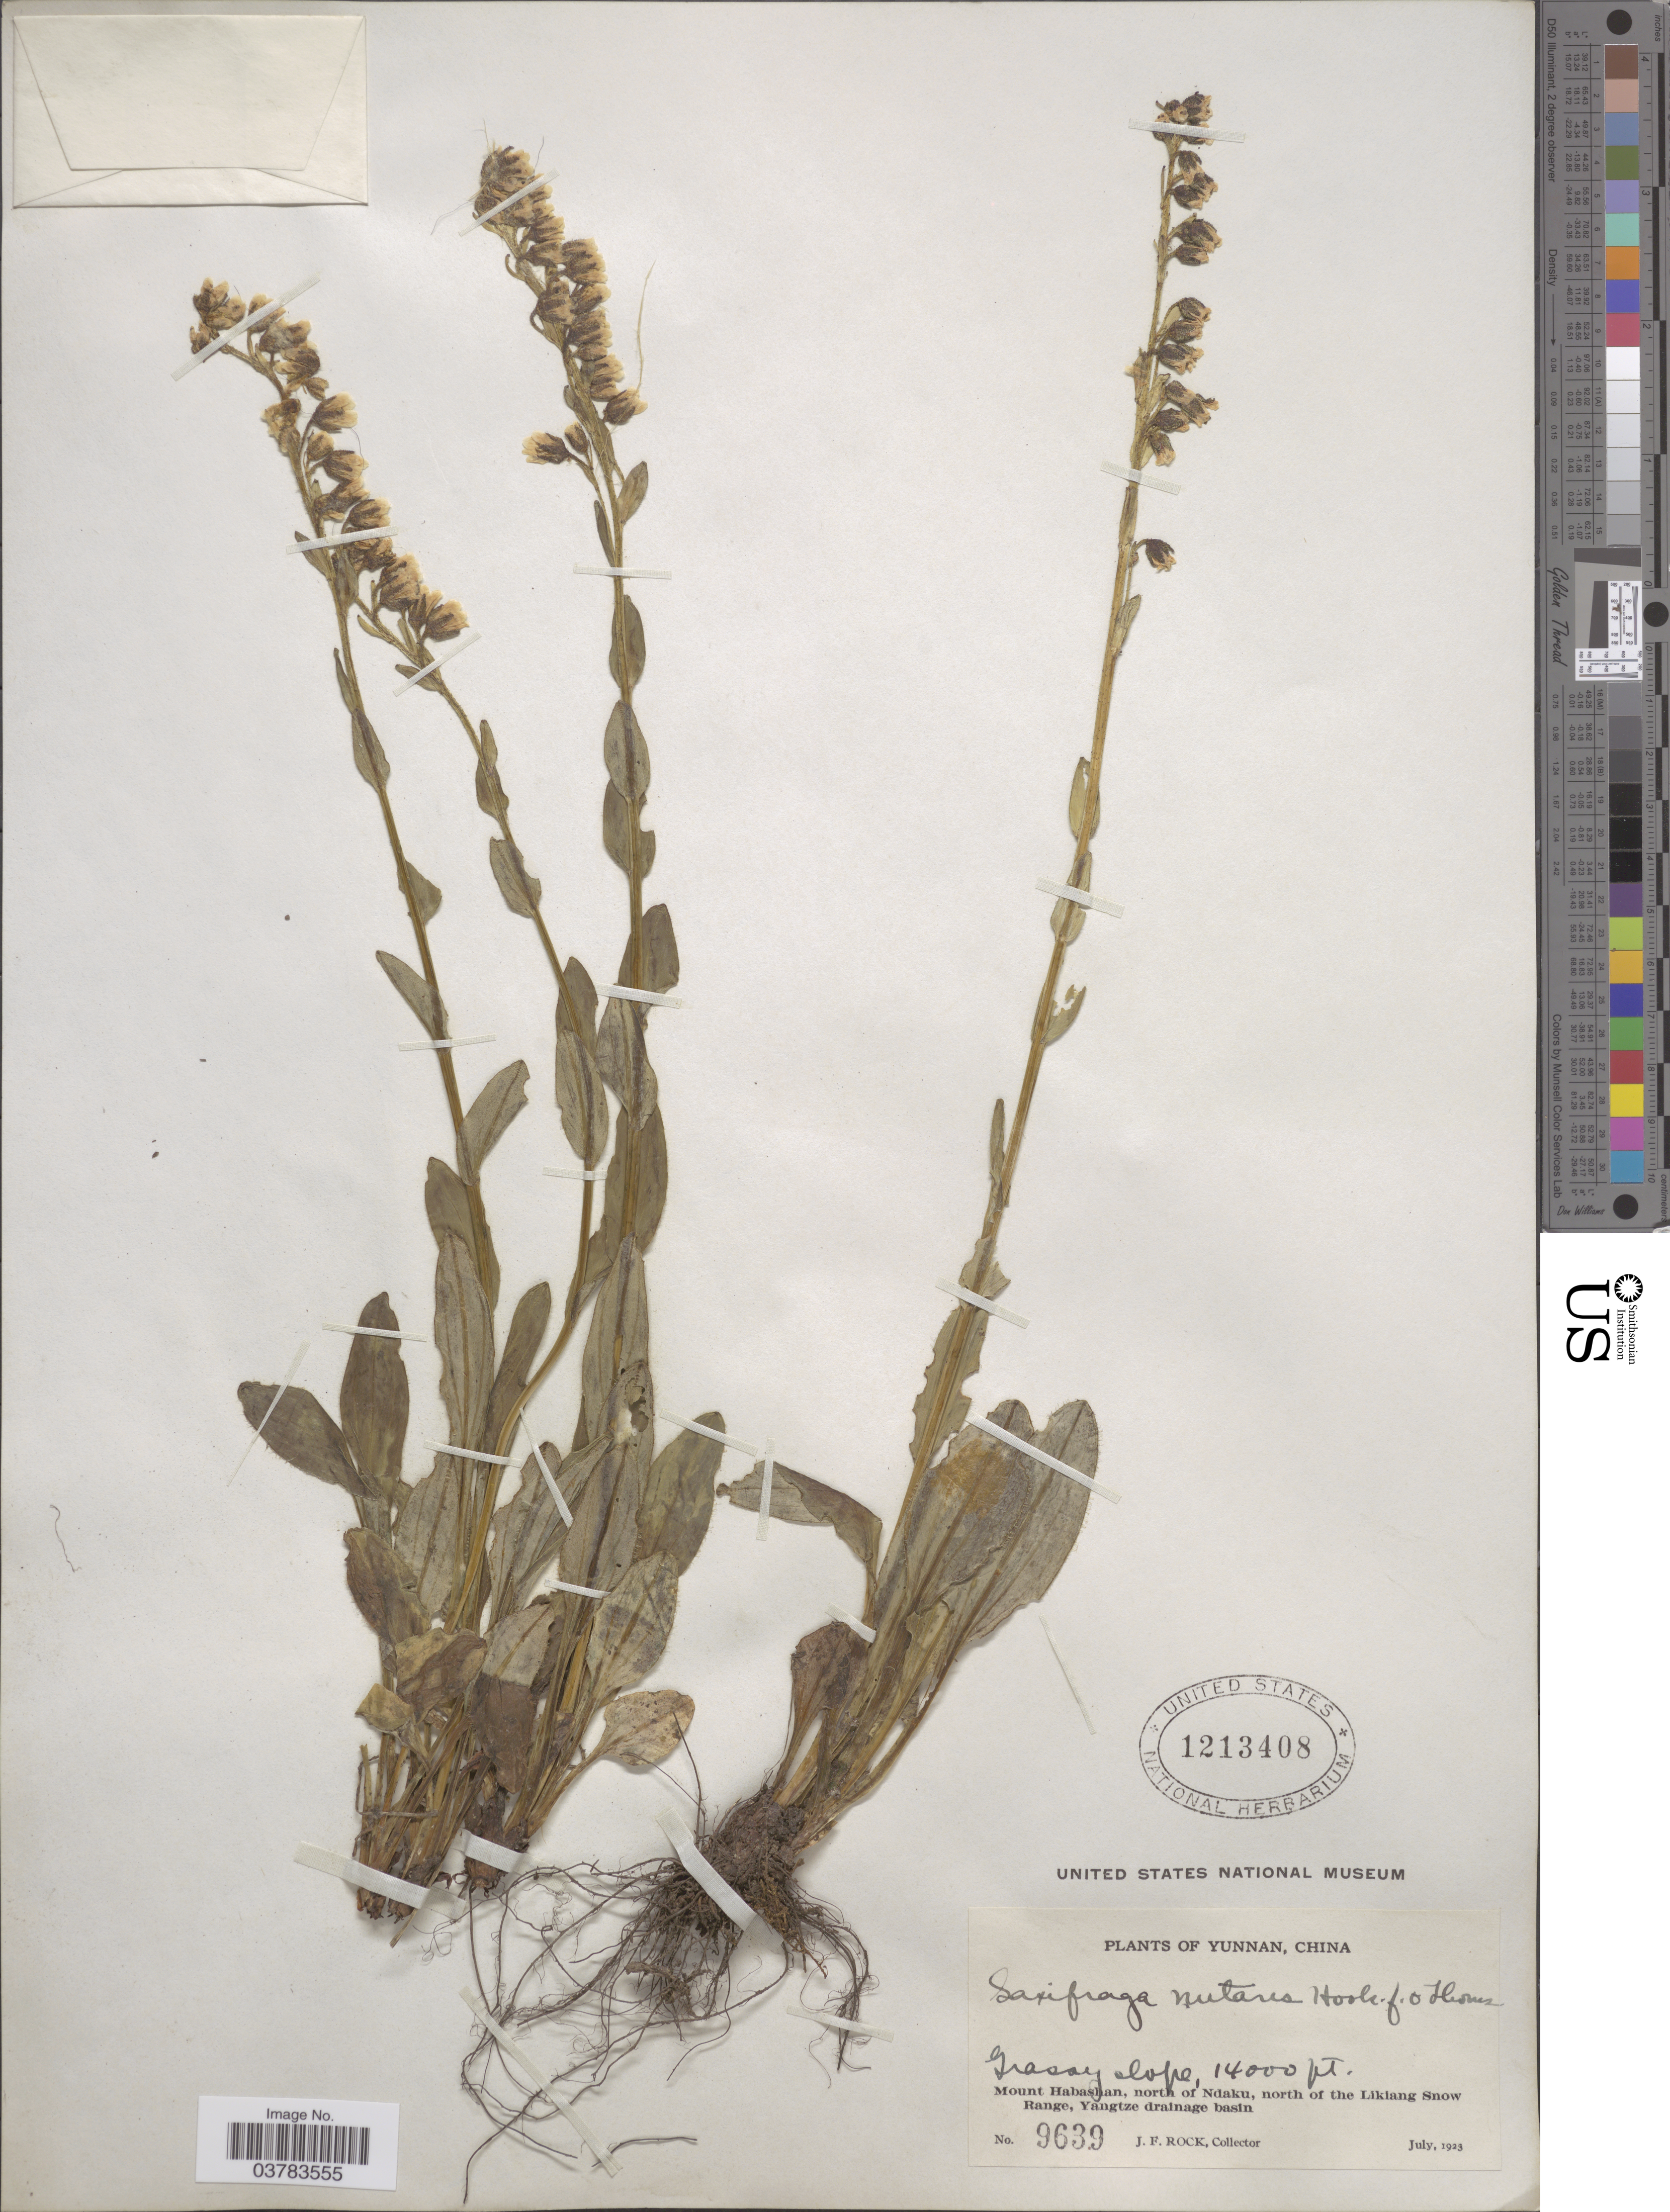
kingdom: Plantae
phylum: Tracheophyta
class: Magnoliopsida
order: Saxifragales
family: Saxifragaceae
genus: Saxifraga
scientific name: Saxifraga nutans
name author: Hook. f. & Thomson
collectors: J. Rock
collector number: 9639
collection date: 1923-07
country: China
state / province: Yunnan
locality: Grassy slope. Mount Habashan, north of Ndaku, north of the Likiang Snow Range, Yangtze drainage basin.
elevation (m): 4267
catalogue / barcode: US 1213408